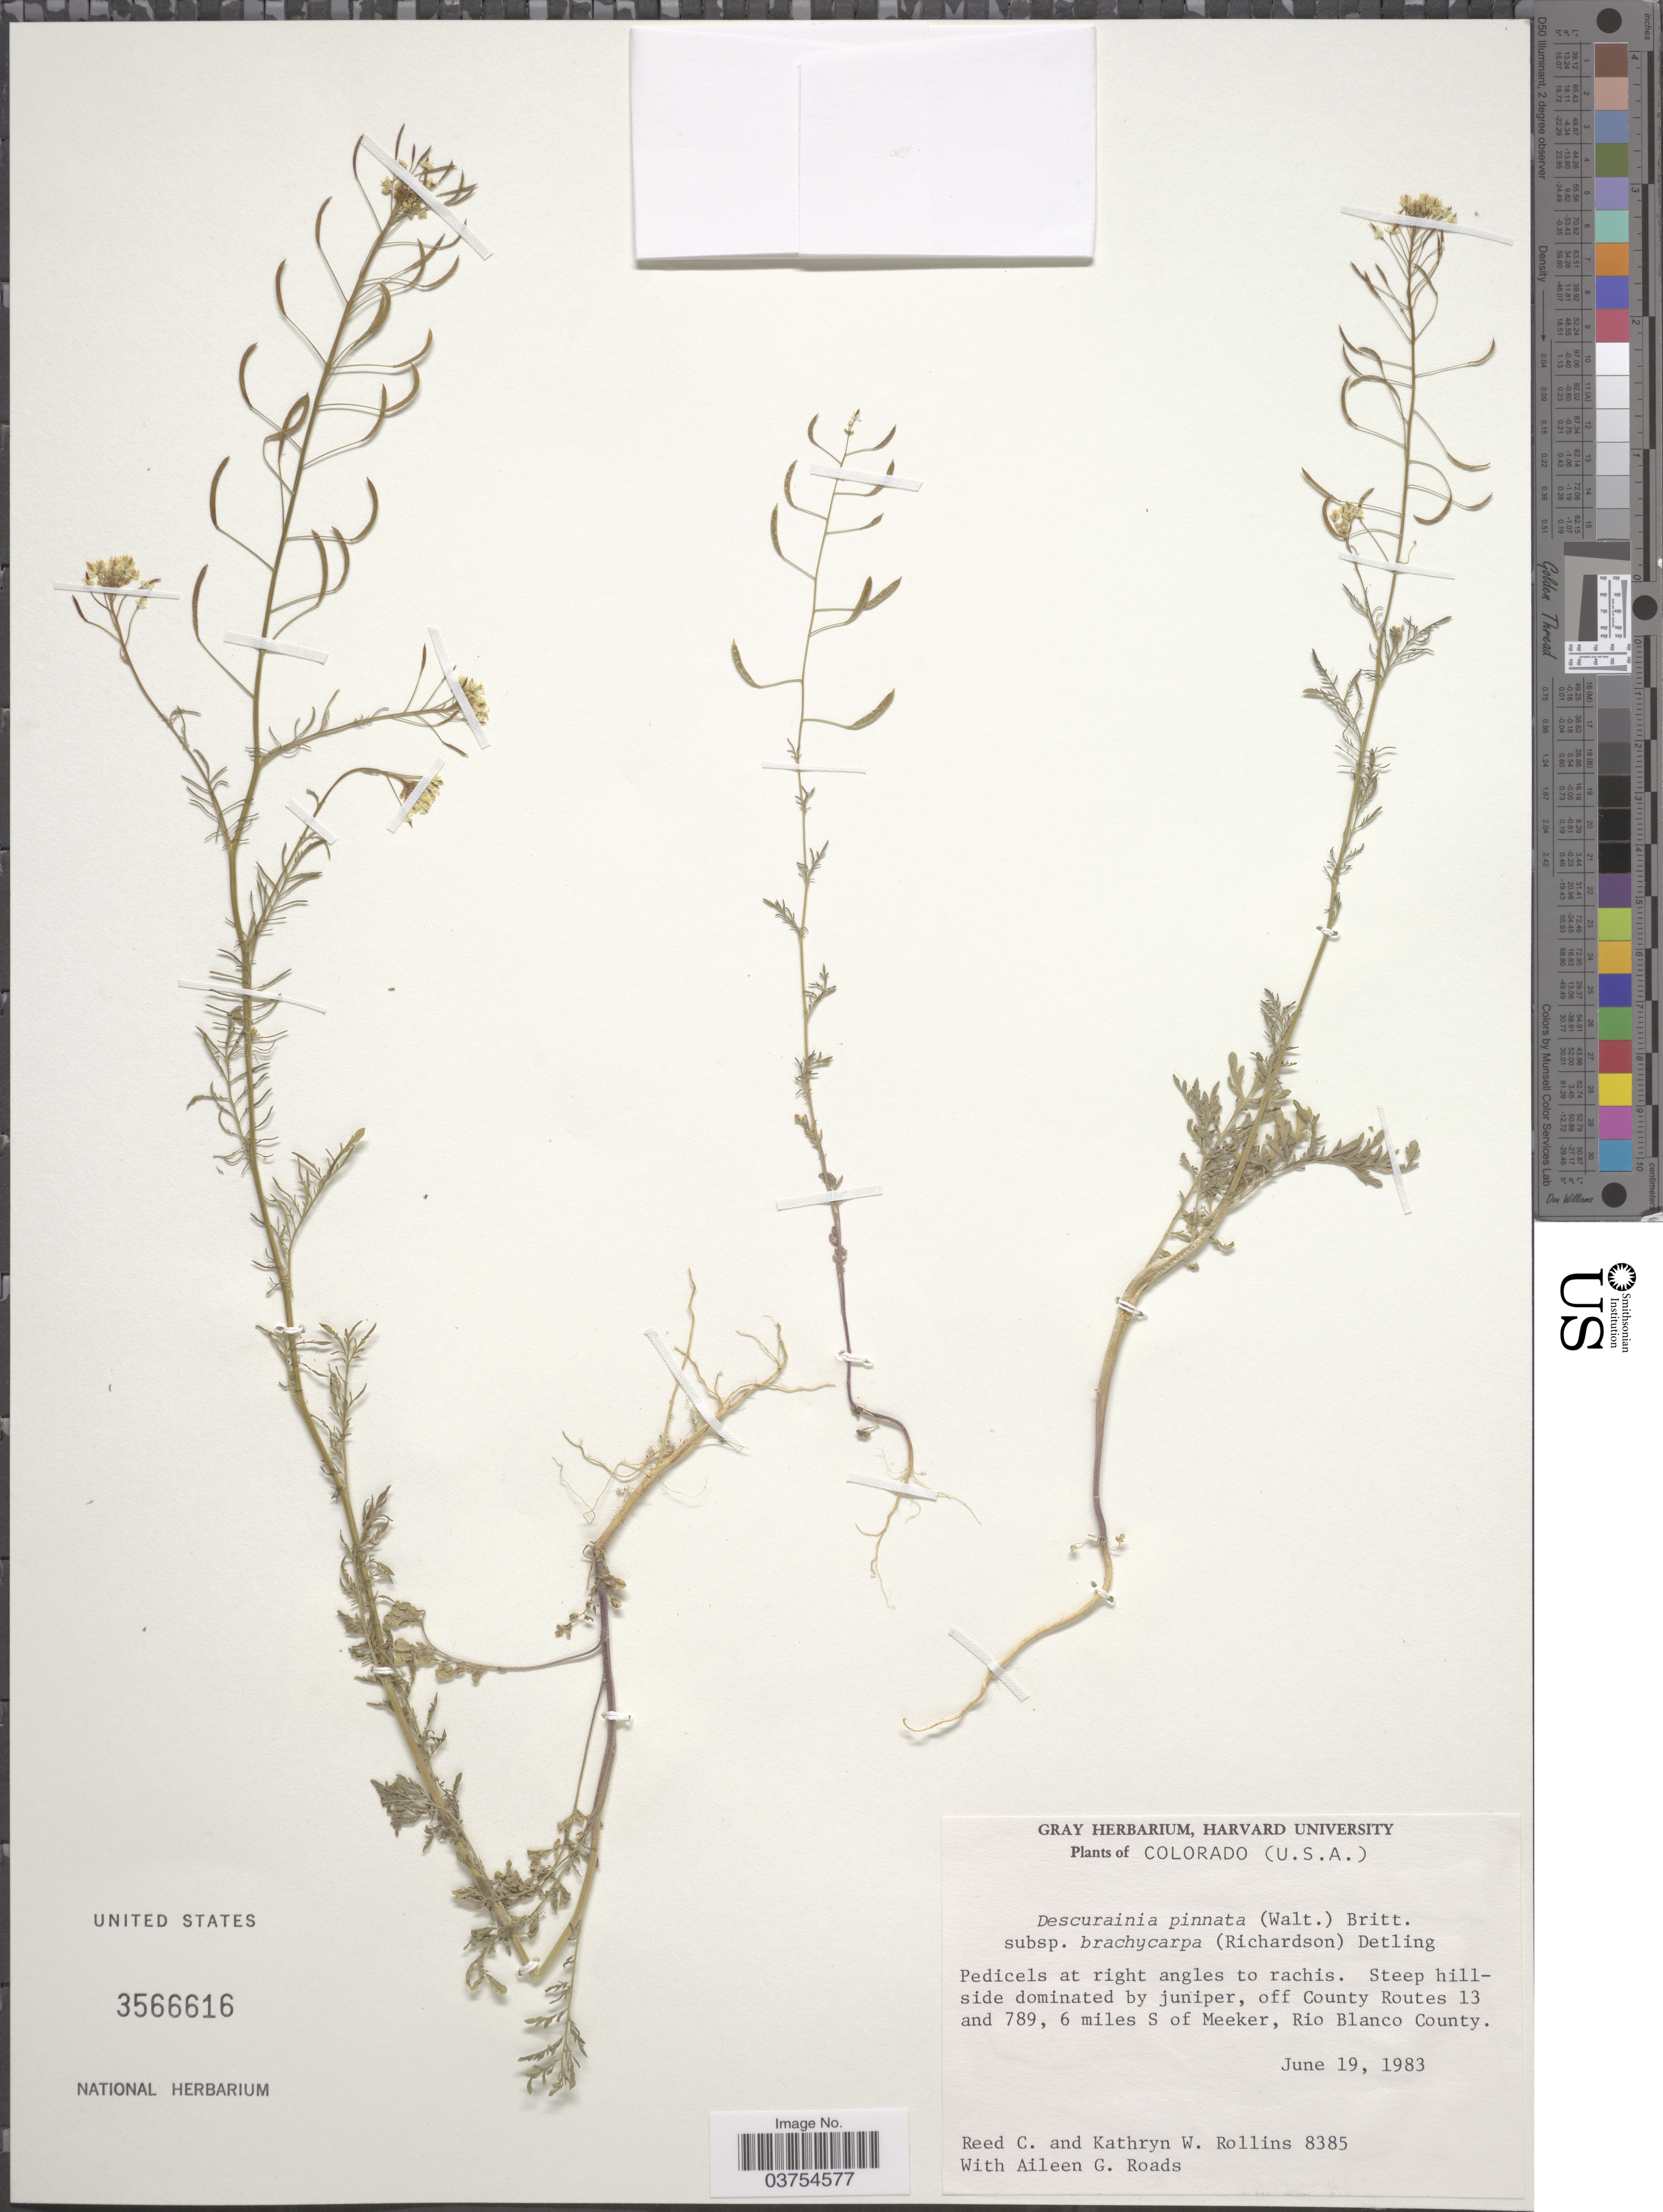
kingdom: Plantae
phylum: Tracheophyta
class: Magnoliopsida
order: Brassicales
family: Brassicaceae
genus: Descurainia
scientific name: Descurainia pinnata var. brachycarpa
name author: (Richardson) Fernald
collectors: R. C. Rollins, K. W. Rollins & A. Roads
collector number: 8385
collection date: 1983-06-19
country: United States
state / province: Colorado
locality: Off County Routes 13 and 789, 6 miles S of Meeker, Rio Blanco County.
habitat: steep hillside dominated by juniper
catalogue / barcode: US 3566616